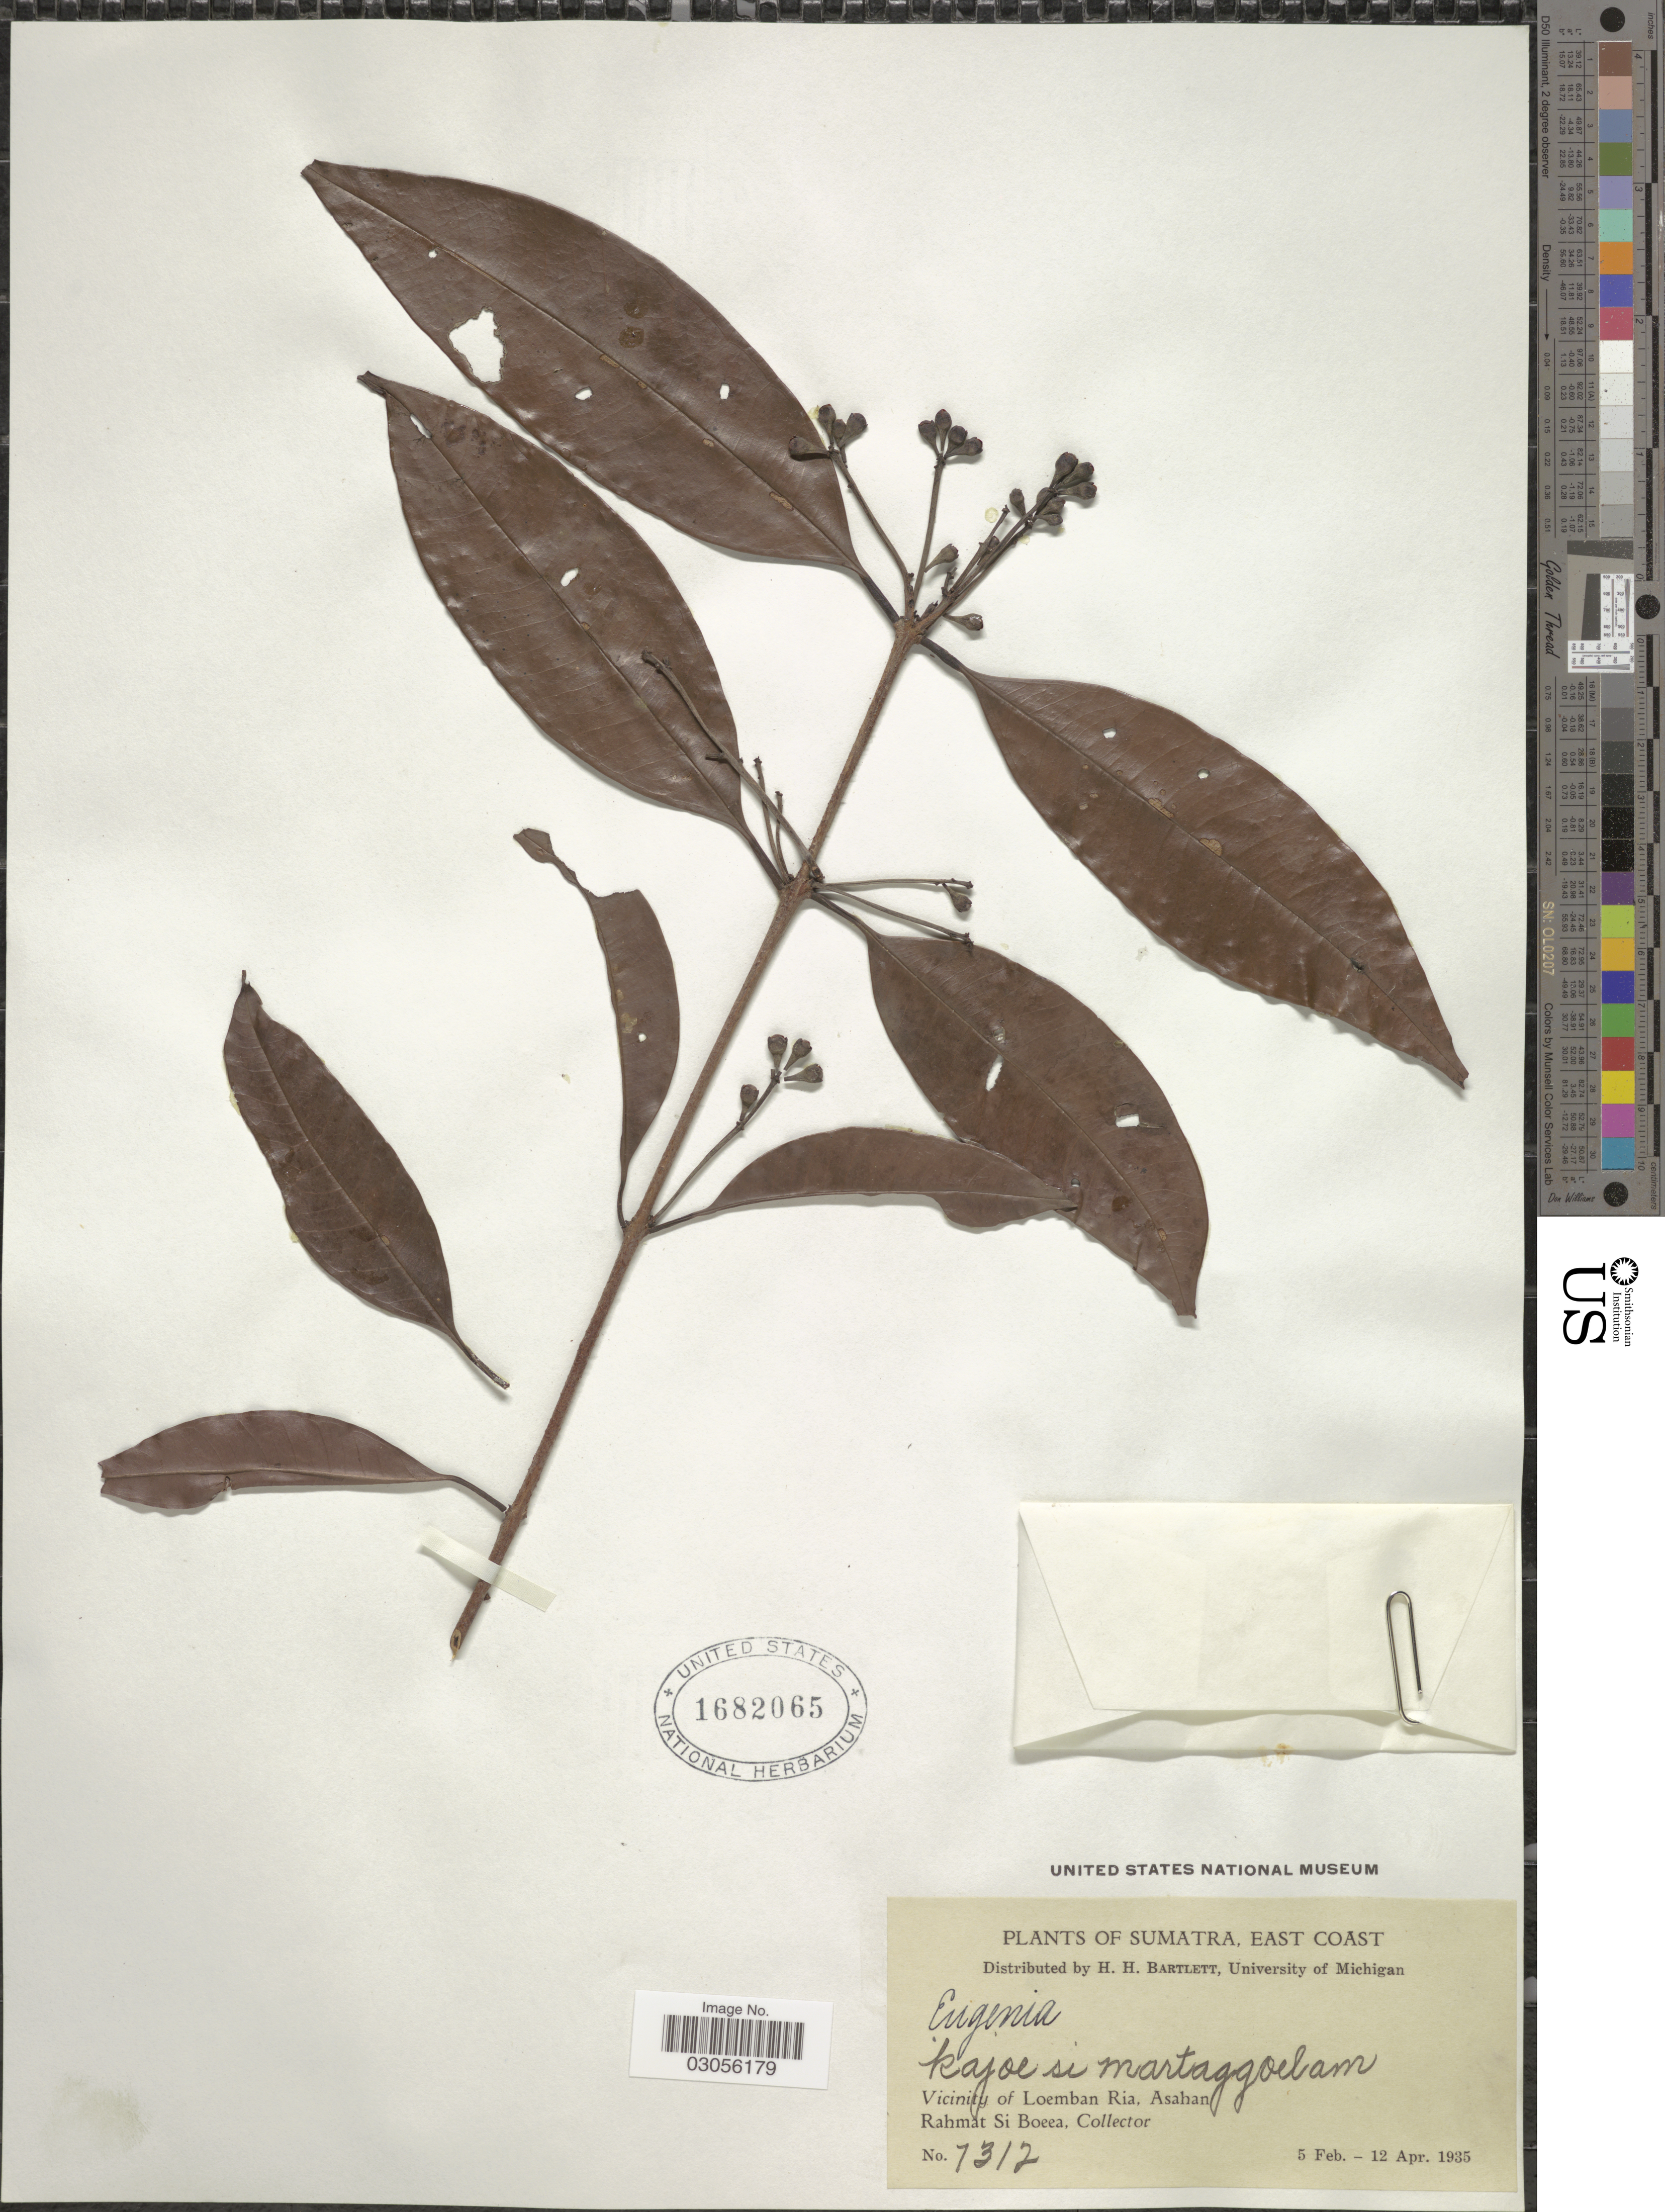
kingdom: Plantae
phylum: Tracheophyta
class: Magnoliopsida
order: Myrtales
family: Myrtaceae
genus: Syzygium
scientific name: Syzygium sp.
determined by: Strong, M. T., (US), Smithsonian Institution - National Museum of Natural History (UNITED STATES)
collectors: Rahmat Si Boeea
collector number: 7312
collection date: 1935-02-05/1935-04-12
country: Indonesia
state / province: Sumatra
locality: Sumatra, East Coast. Vicinity of Loemban Ria, Asahan.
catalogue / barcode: US 1682065